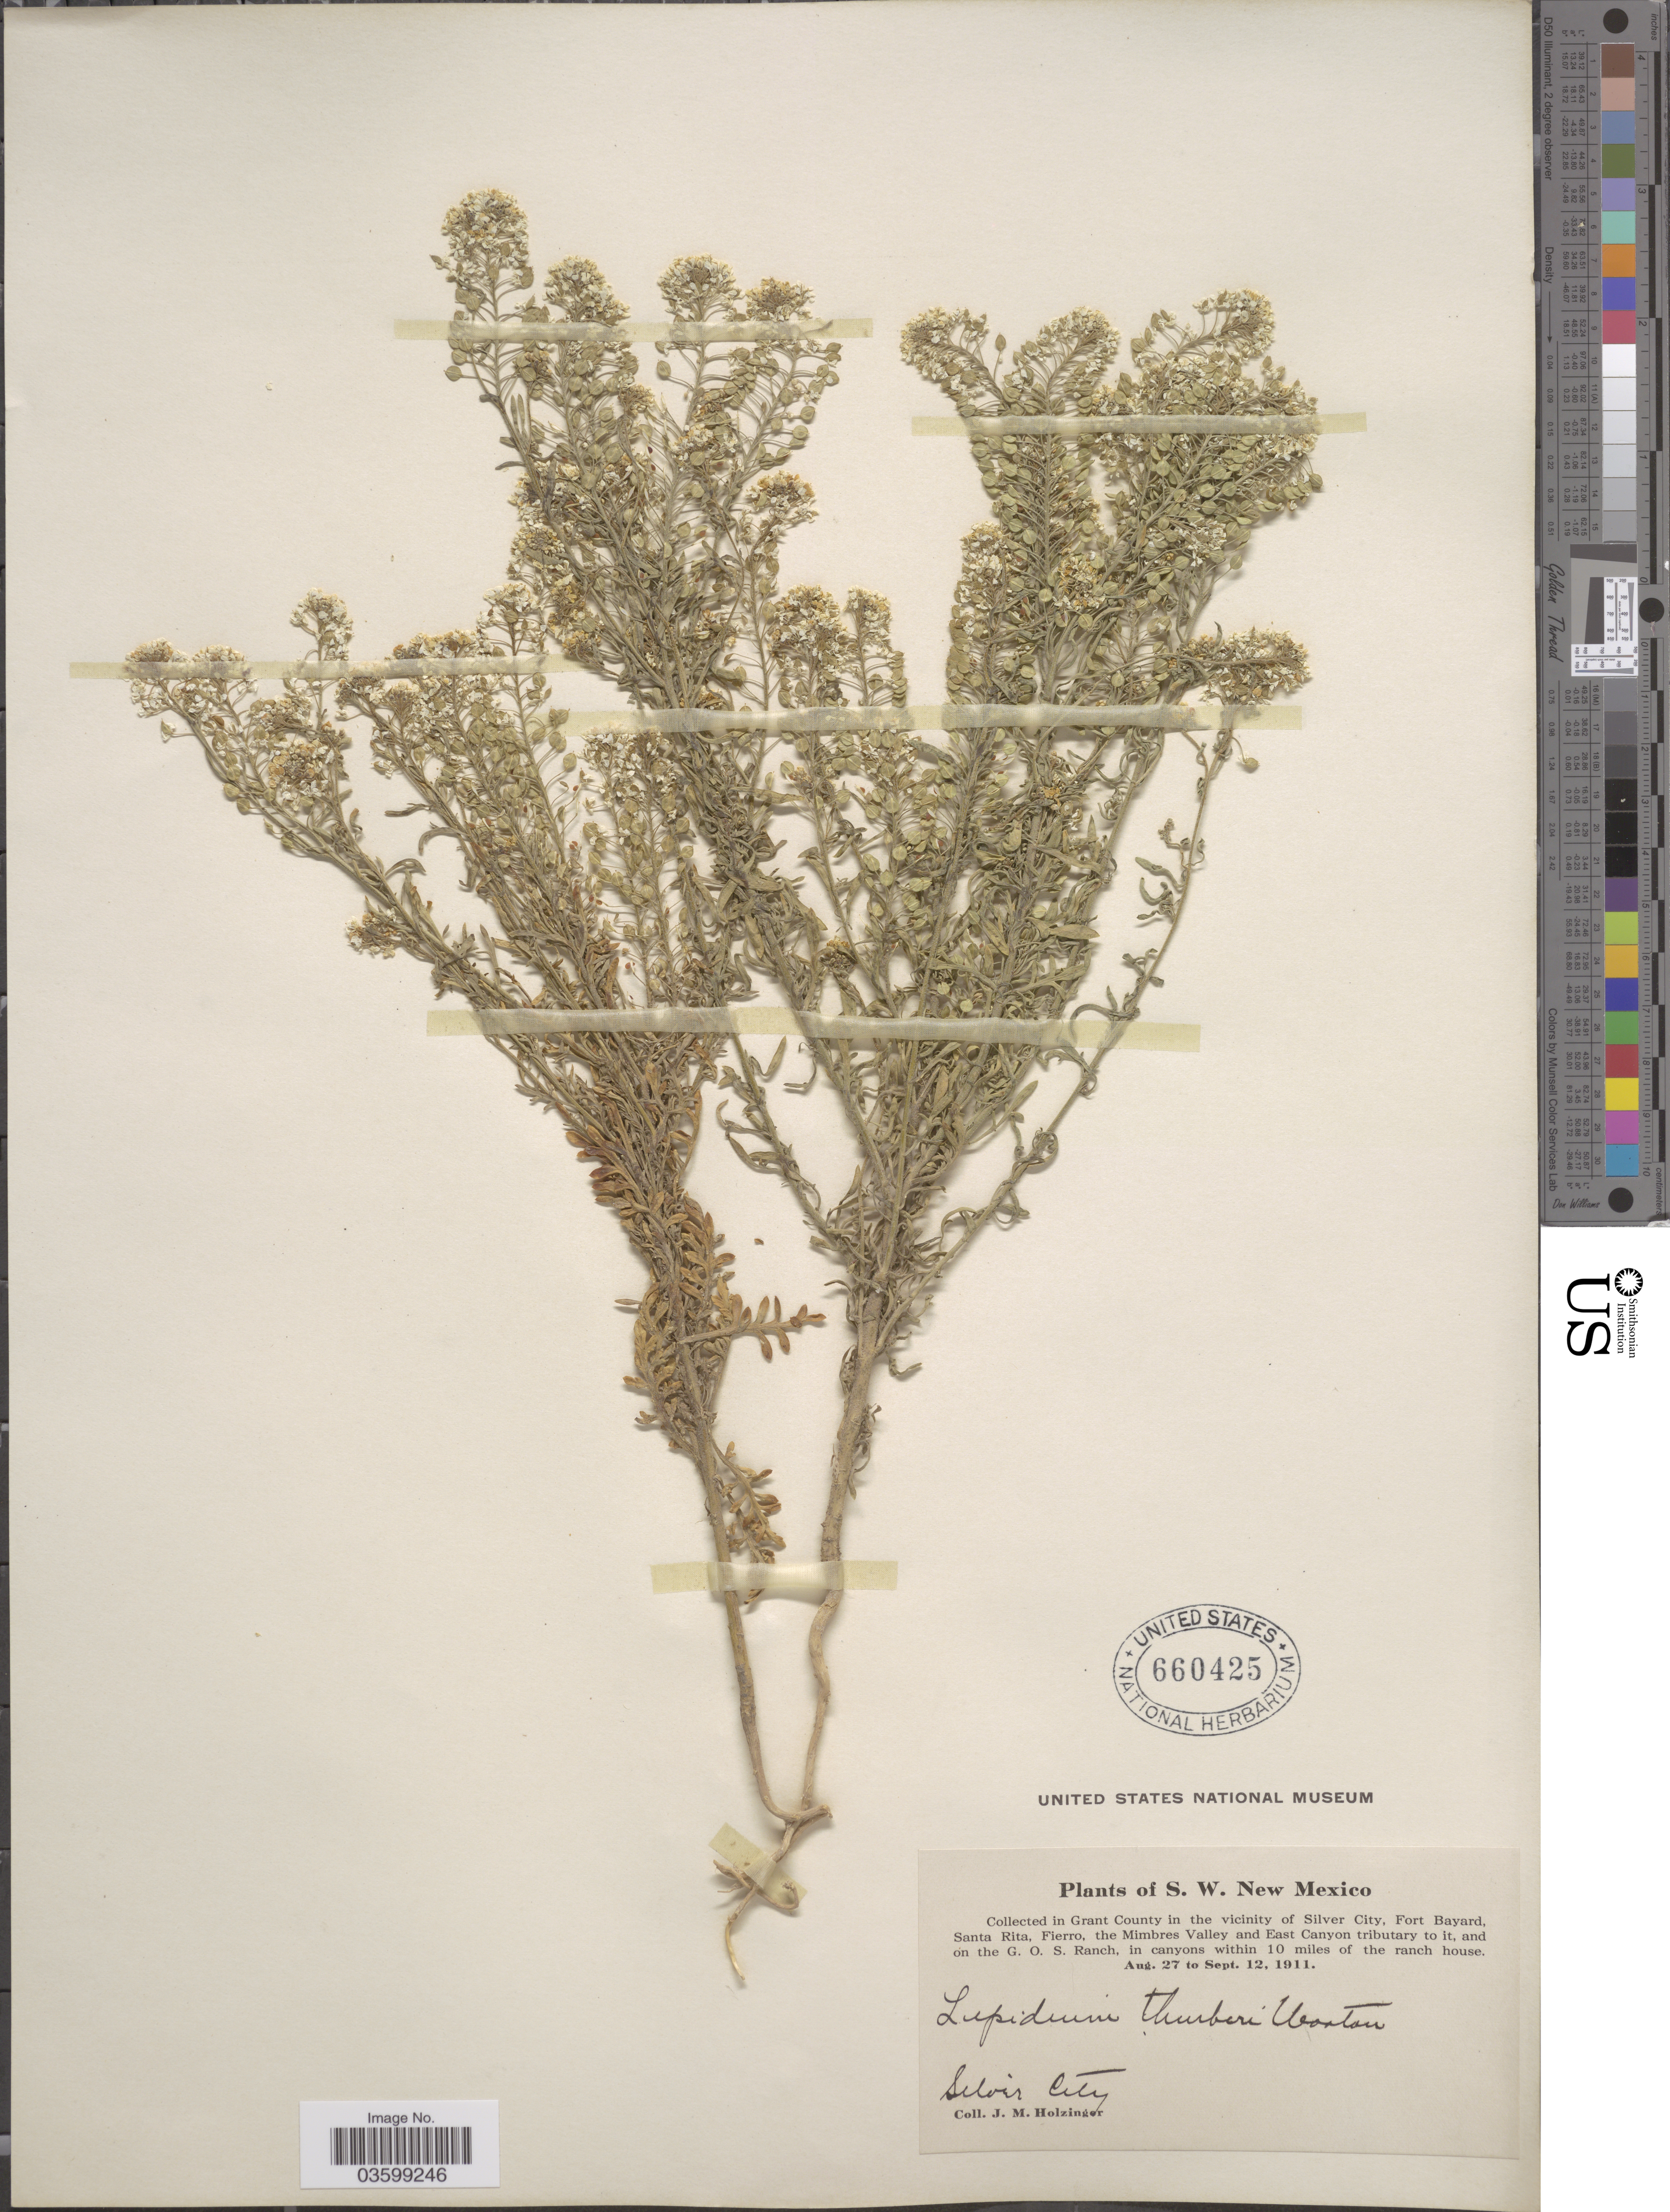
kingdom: Plantae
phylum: Tracheophyta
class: Magnoliopsida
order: Brassicales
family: Brassicaceae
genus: Lepidium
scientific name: Lepidium thurberi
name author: Wooton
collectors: J. M. Holzinger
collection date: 1911-08-27/1911-09-12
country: United States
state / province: New Mexico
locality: S. W. New Mexico. Grant County in the vicinity of Silver City, Fort Bayard, Santa Rita, Fierro, the Mimbres Valley and East Canyon tributary to it, and on the G. O. S. Ranch, in canyons within 10 miles of the ranch house. Silver City.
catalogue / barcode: US 660425